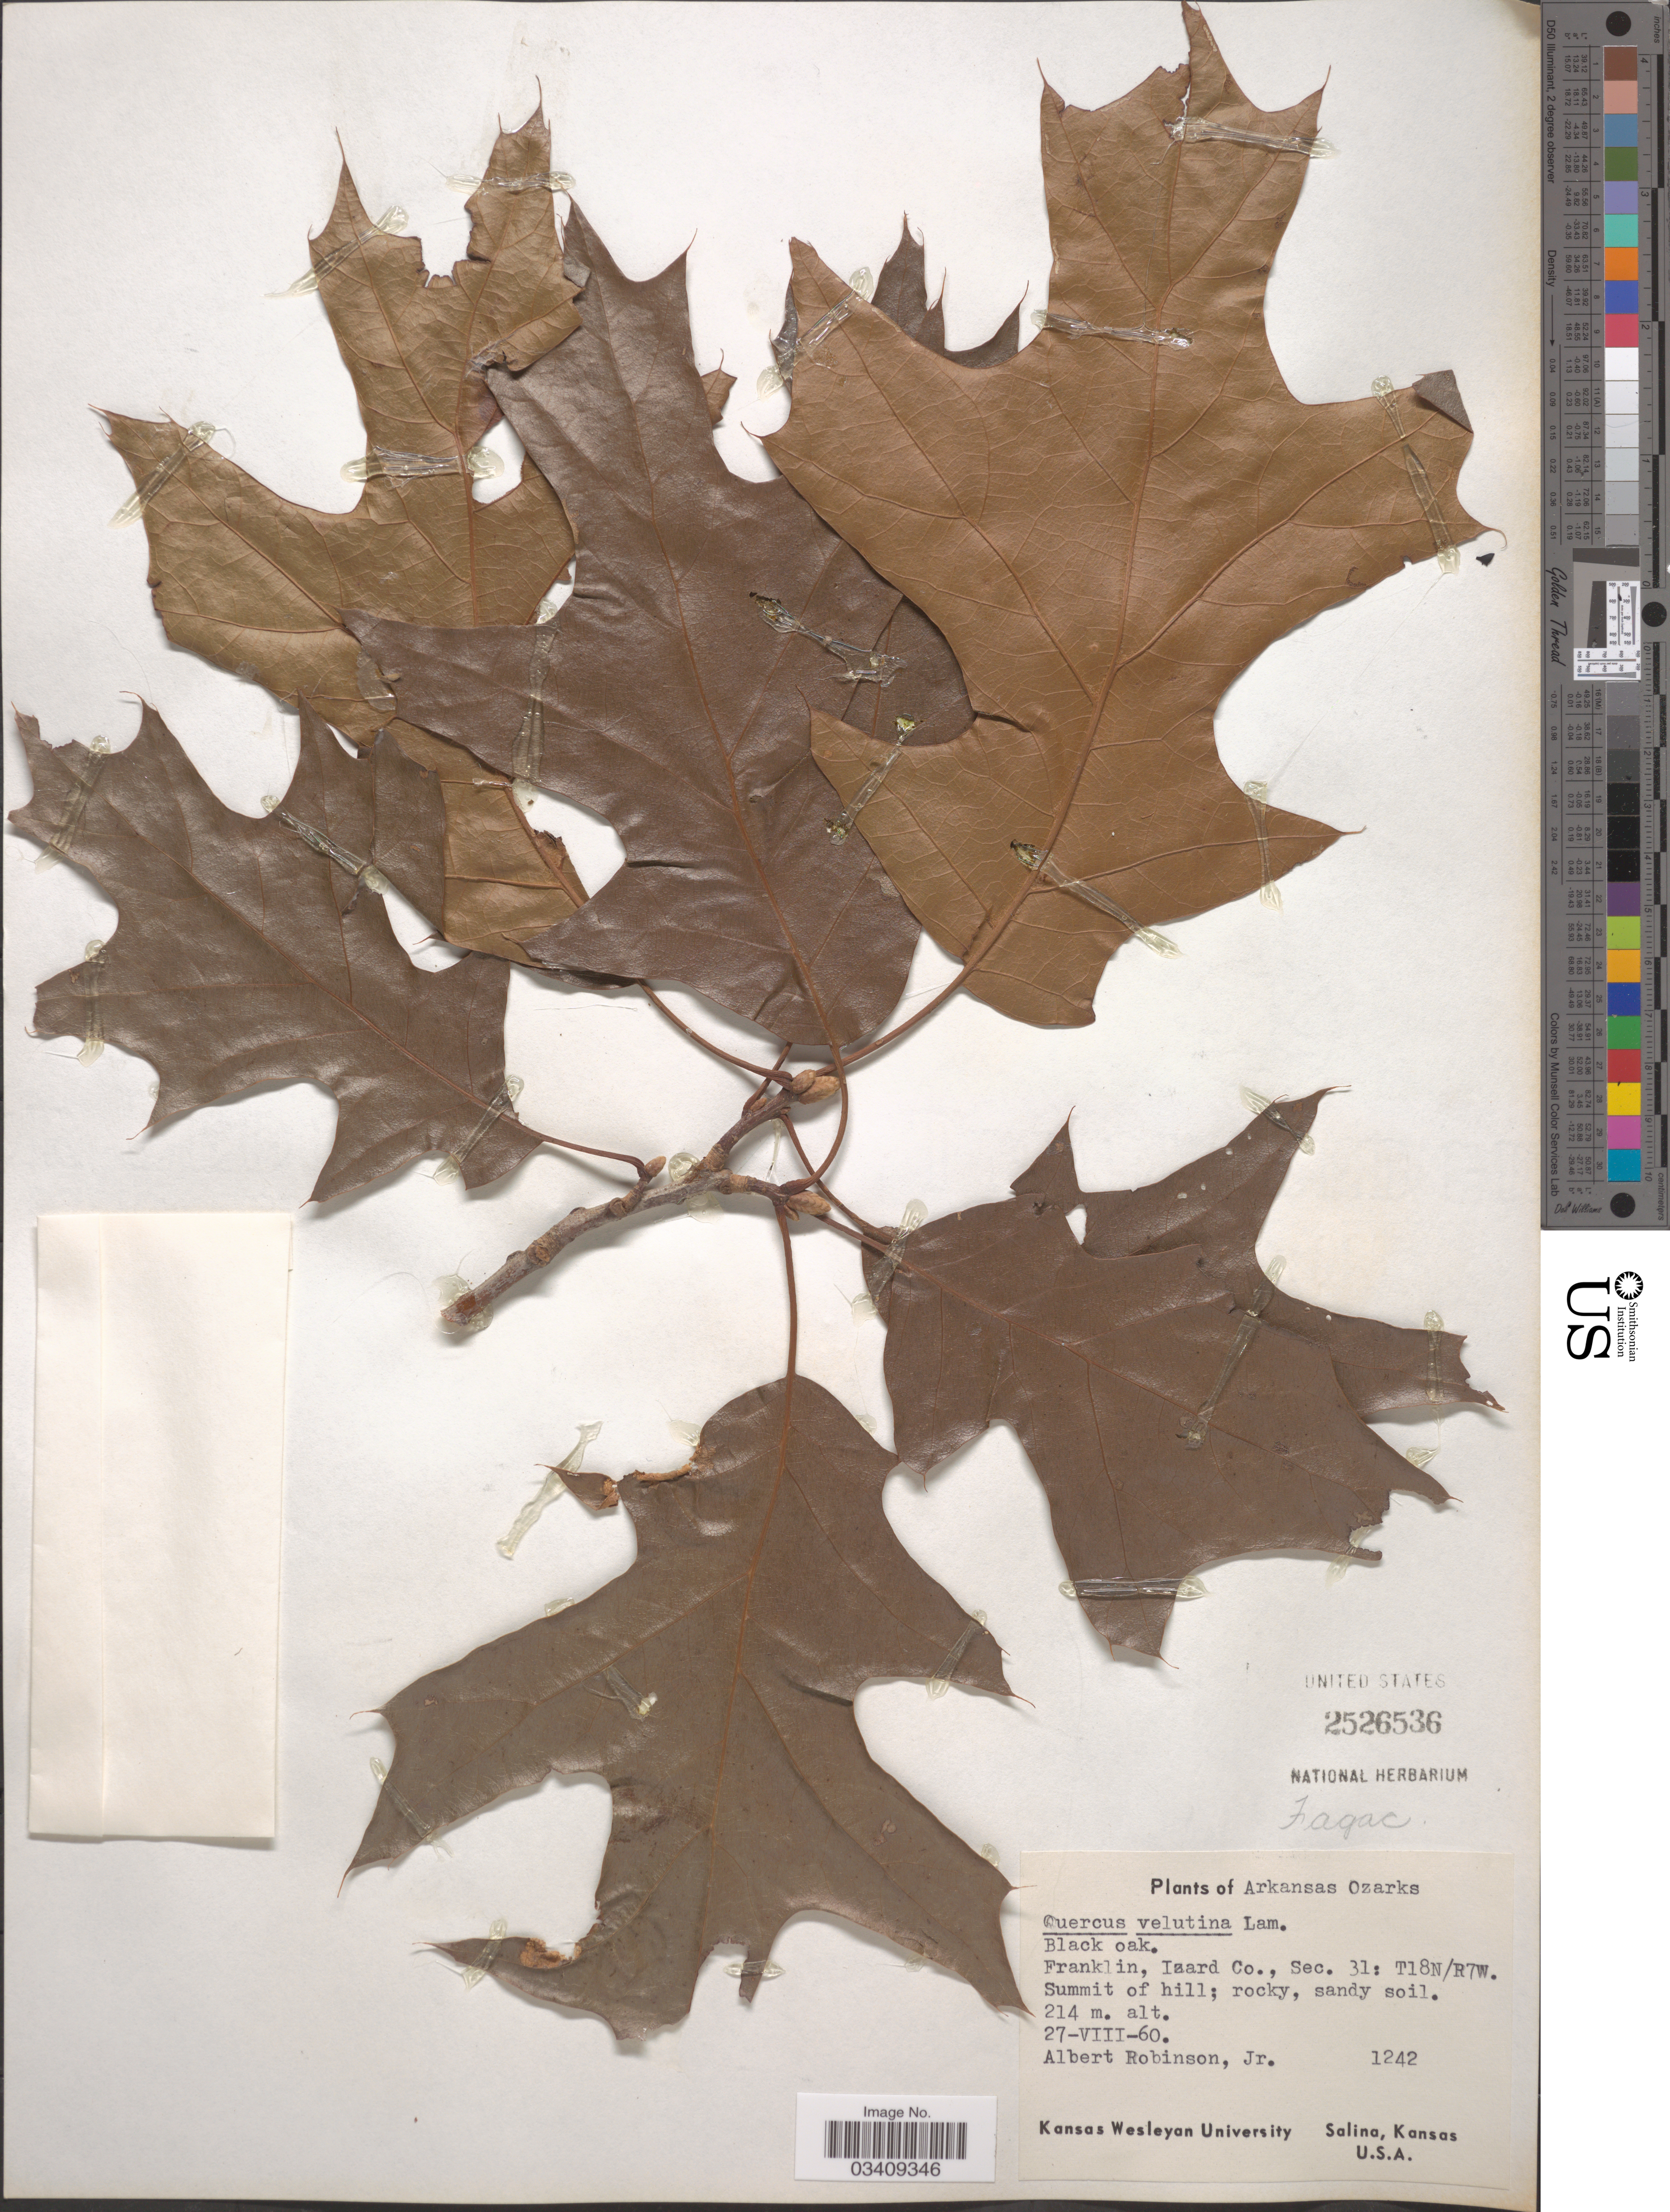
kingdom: Plantae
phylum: Tracheophyta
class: Magnoliopsida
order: Fagales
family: Fagaceae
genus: Quercus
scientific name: Quercus velutina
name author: Lam.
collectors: A. Robinson Jr.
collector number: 1242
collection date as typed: Transcribed d/m/y: 27/8/60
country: United States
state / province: Arkansas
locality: Arkansas Ozarks. Franklin, Izard Co., Sec. 31: T18N/R7W.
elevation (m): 214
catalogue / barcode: US 2526536